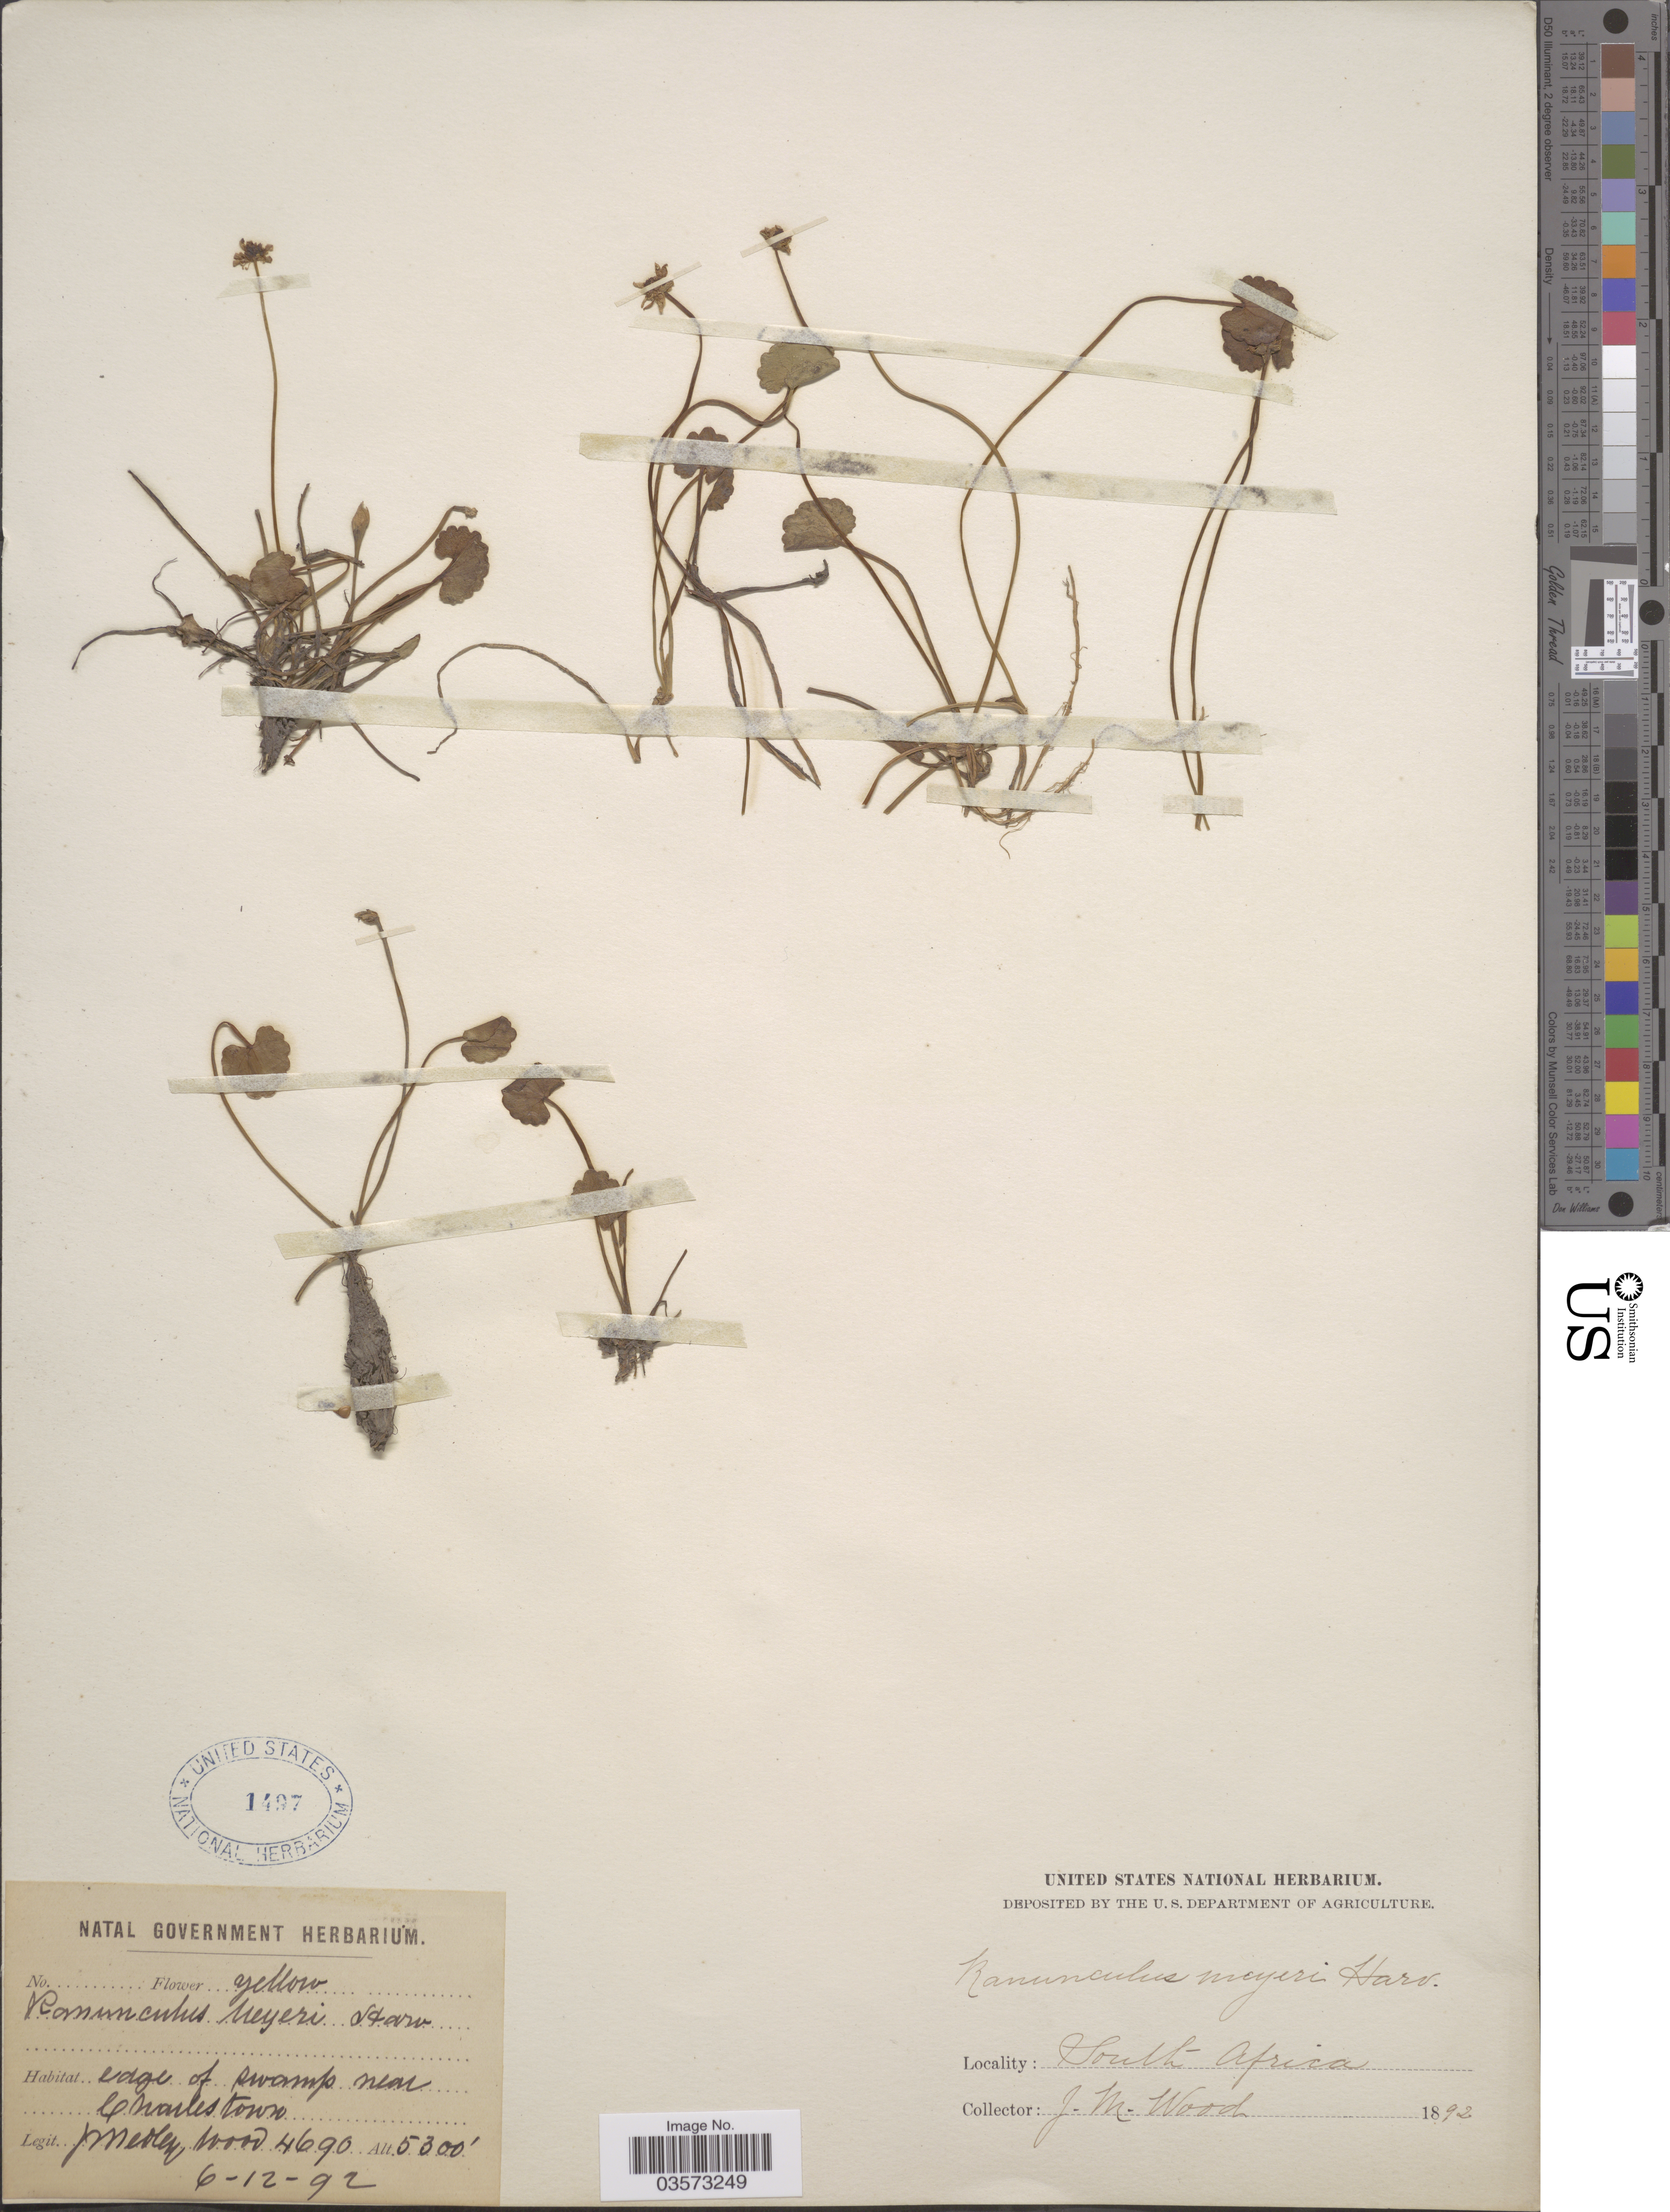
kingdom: Plantae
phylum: Tracheophyta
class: Magnoliopsida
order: Ranunculales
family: Ranunculaceae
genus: Ranunculus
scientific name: Ranunculus meyeri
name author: Harv.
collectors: J. M. Wood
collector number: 4690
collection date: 1892-12-06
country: South Africa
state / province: KwaZulu-Natal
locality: Edge of swamps near Charlestown.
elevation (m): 1615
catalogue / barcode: US 1497